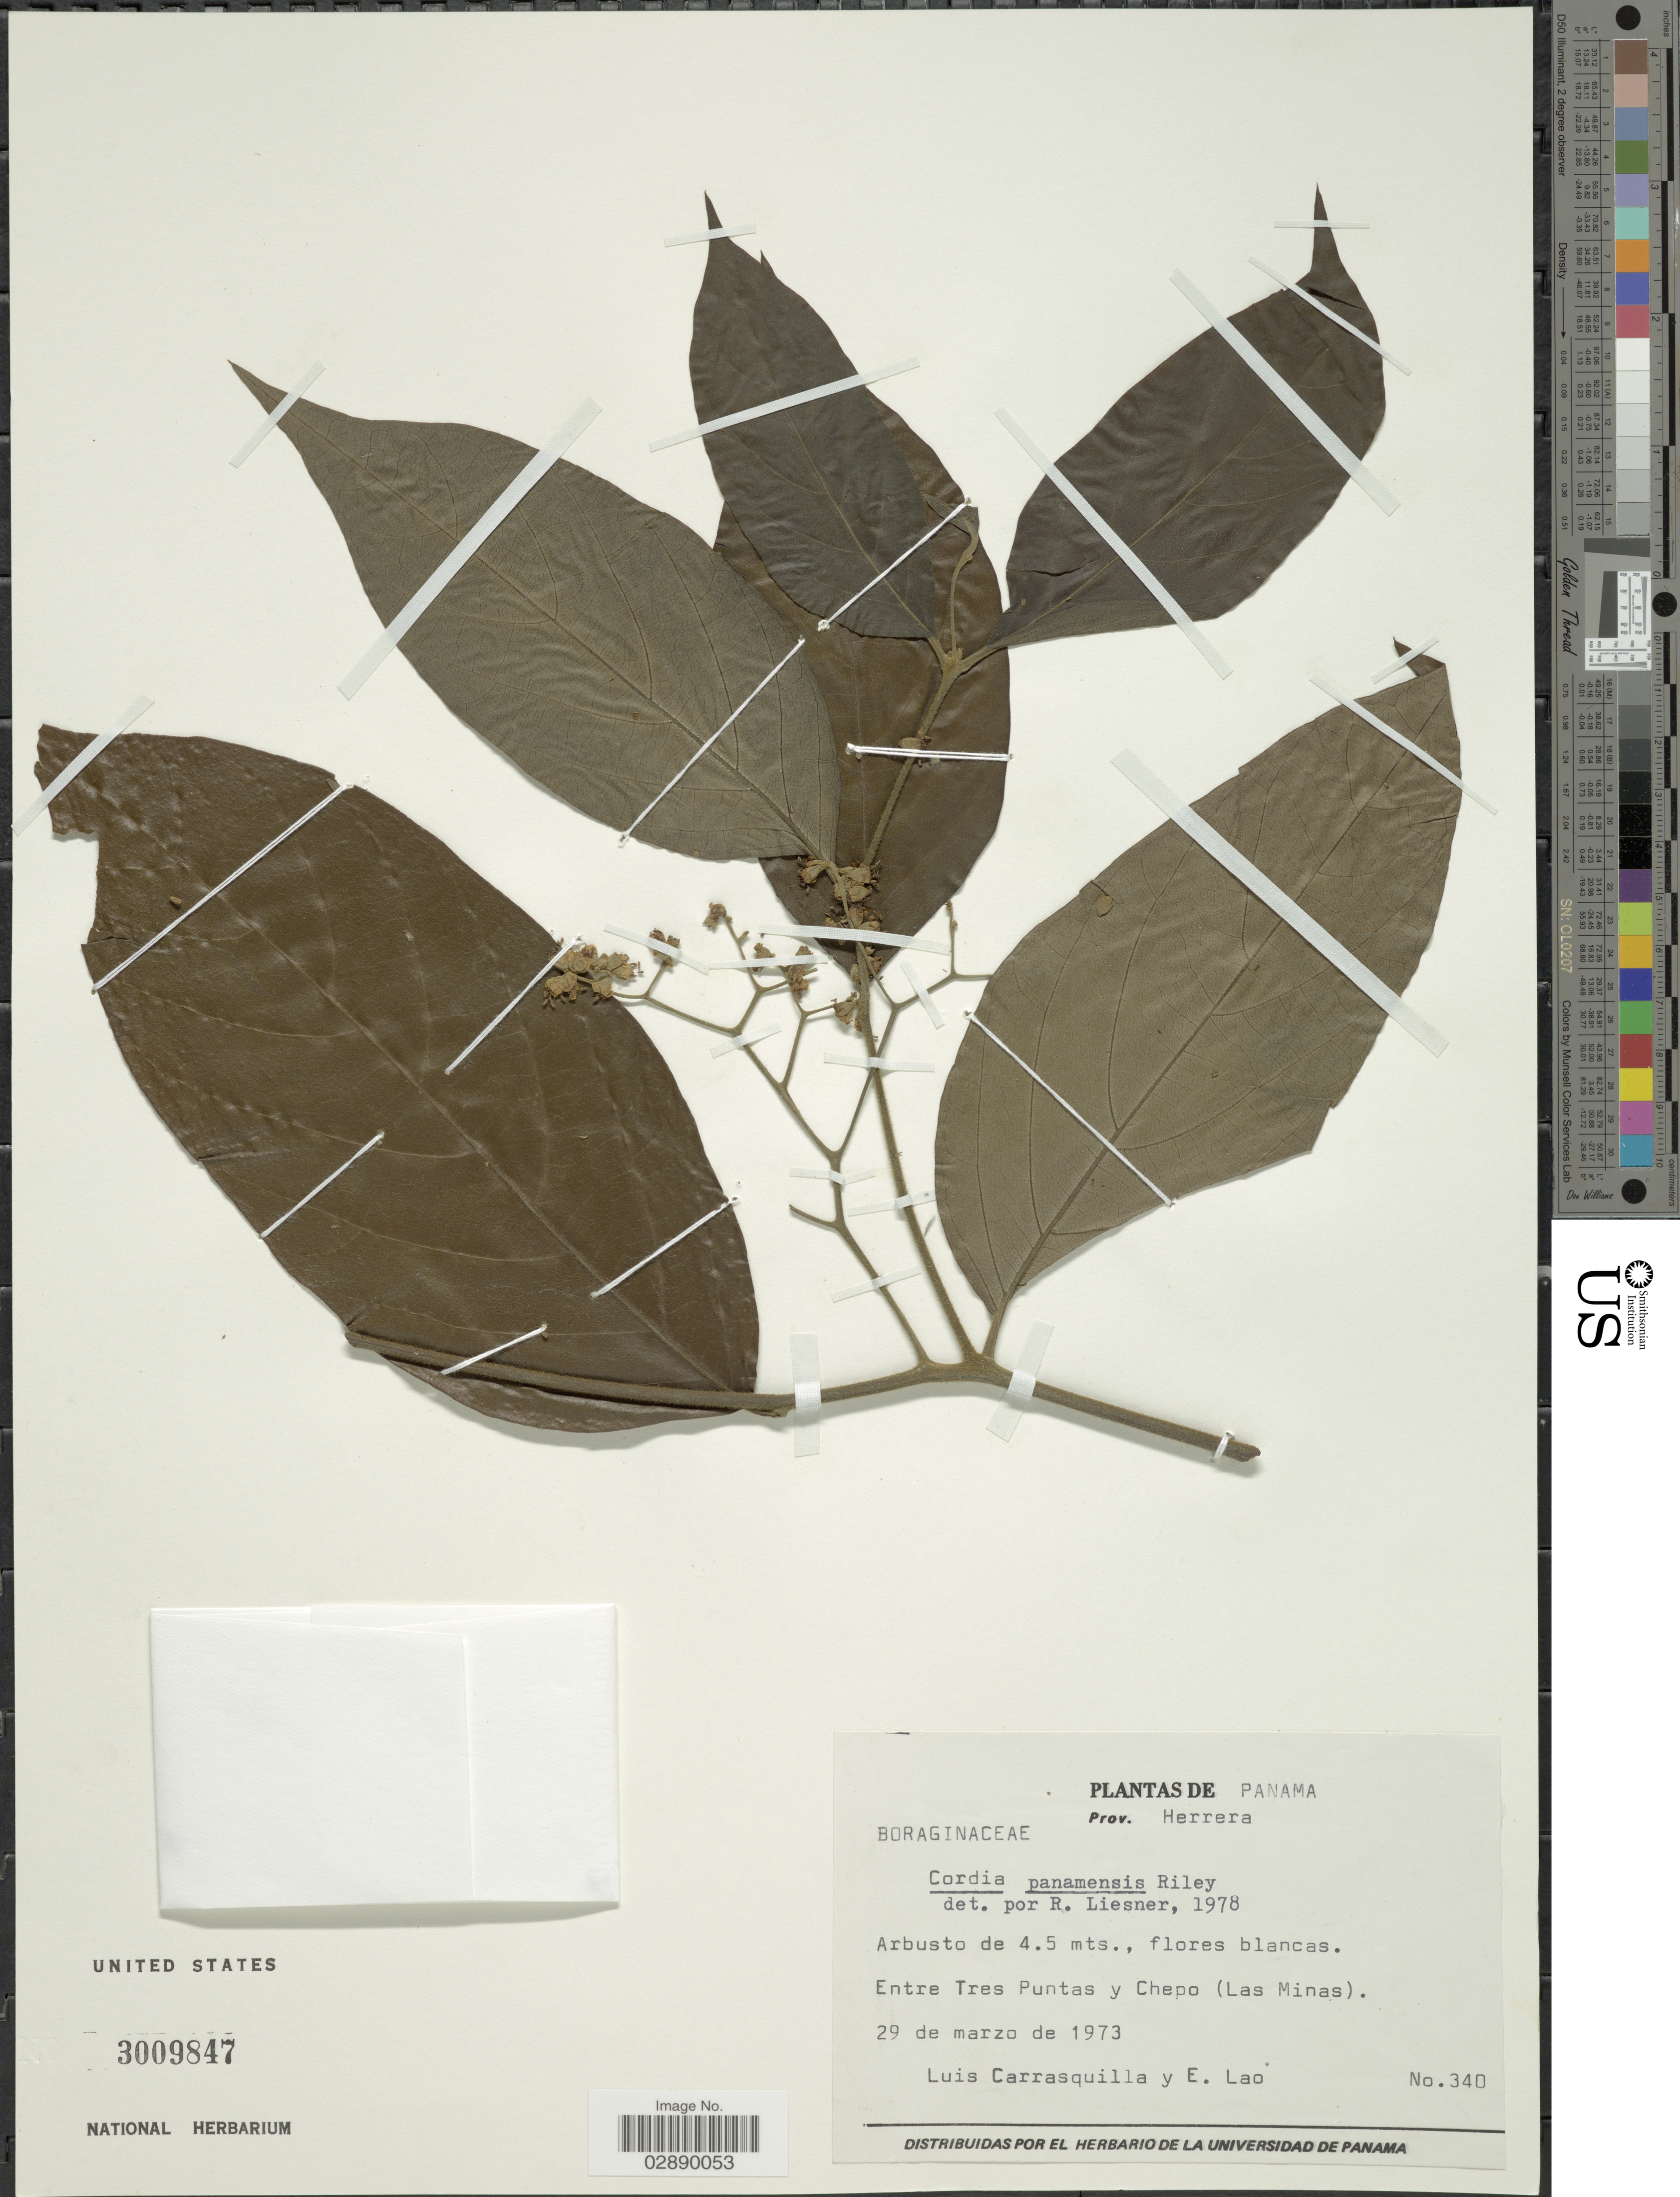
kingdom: Plantae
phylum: Tracheophyta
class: Magnoliopsida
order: Boraginales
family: Cordiaceae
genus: Cordia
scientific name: Cordia panamensis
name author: L. Riley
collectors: L. Carrasquilla & E. Lao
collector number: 340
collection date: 1973-03-29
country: Panama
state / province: Herrera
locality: Prov. Herrera. Entre Tres Puntas y Chepo (Las Minas).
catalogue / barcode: US 3009847